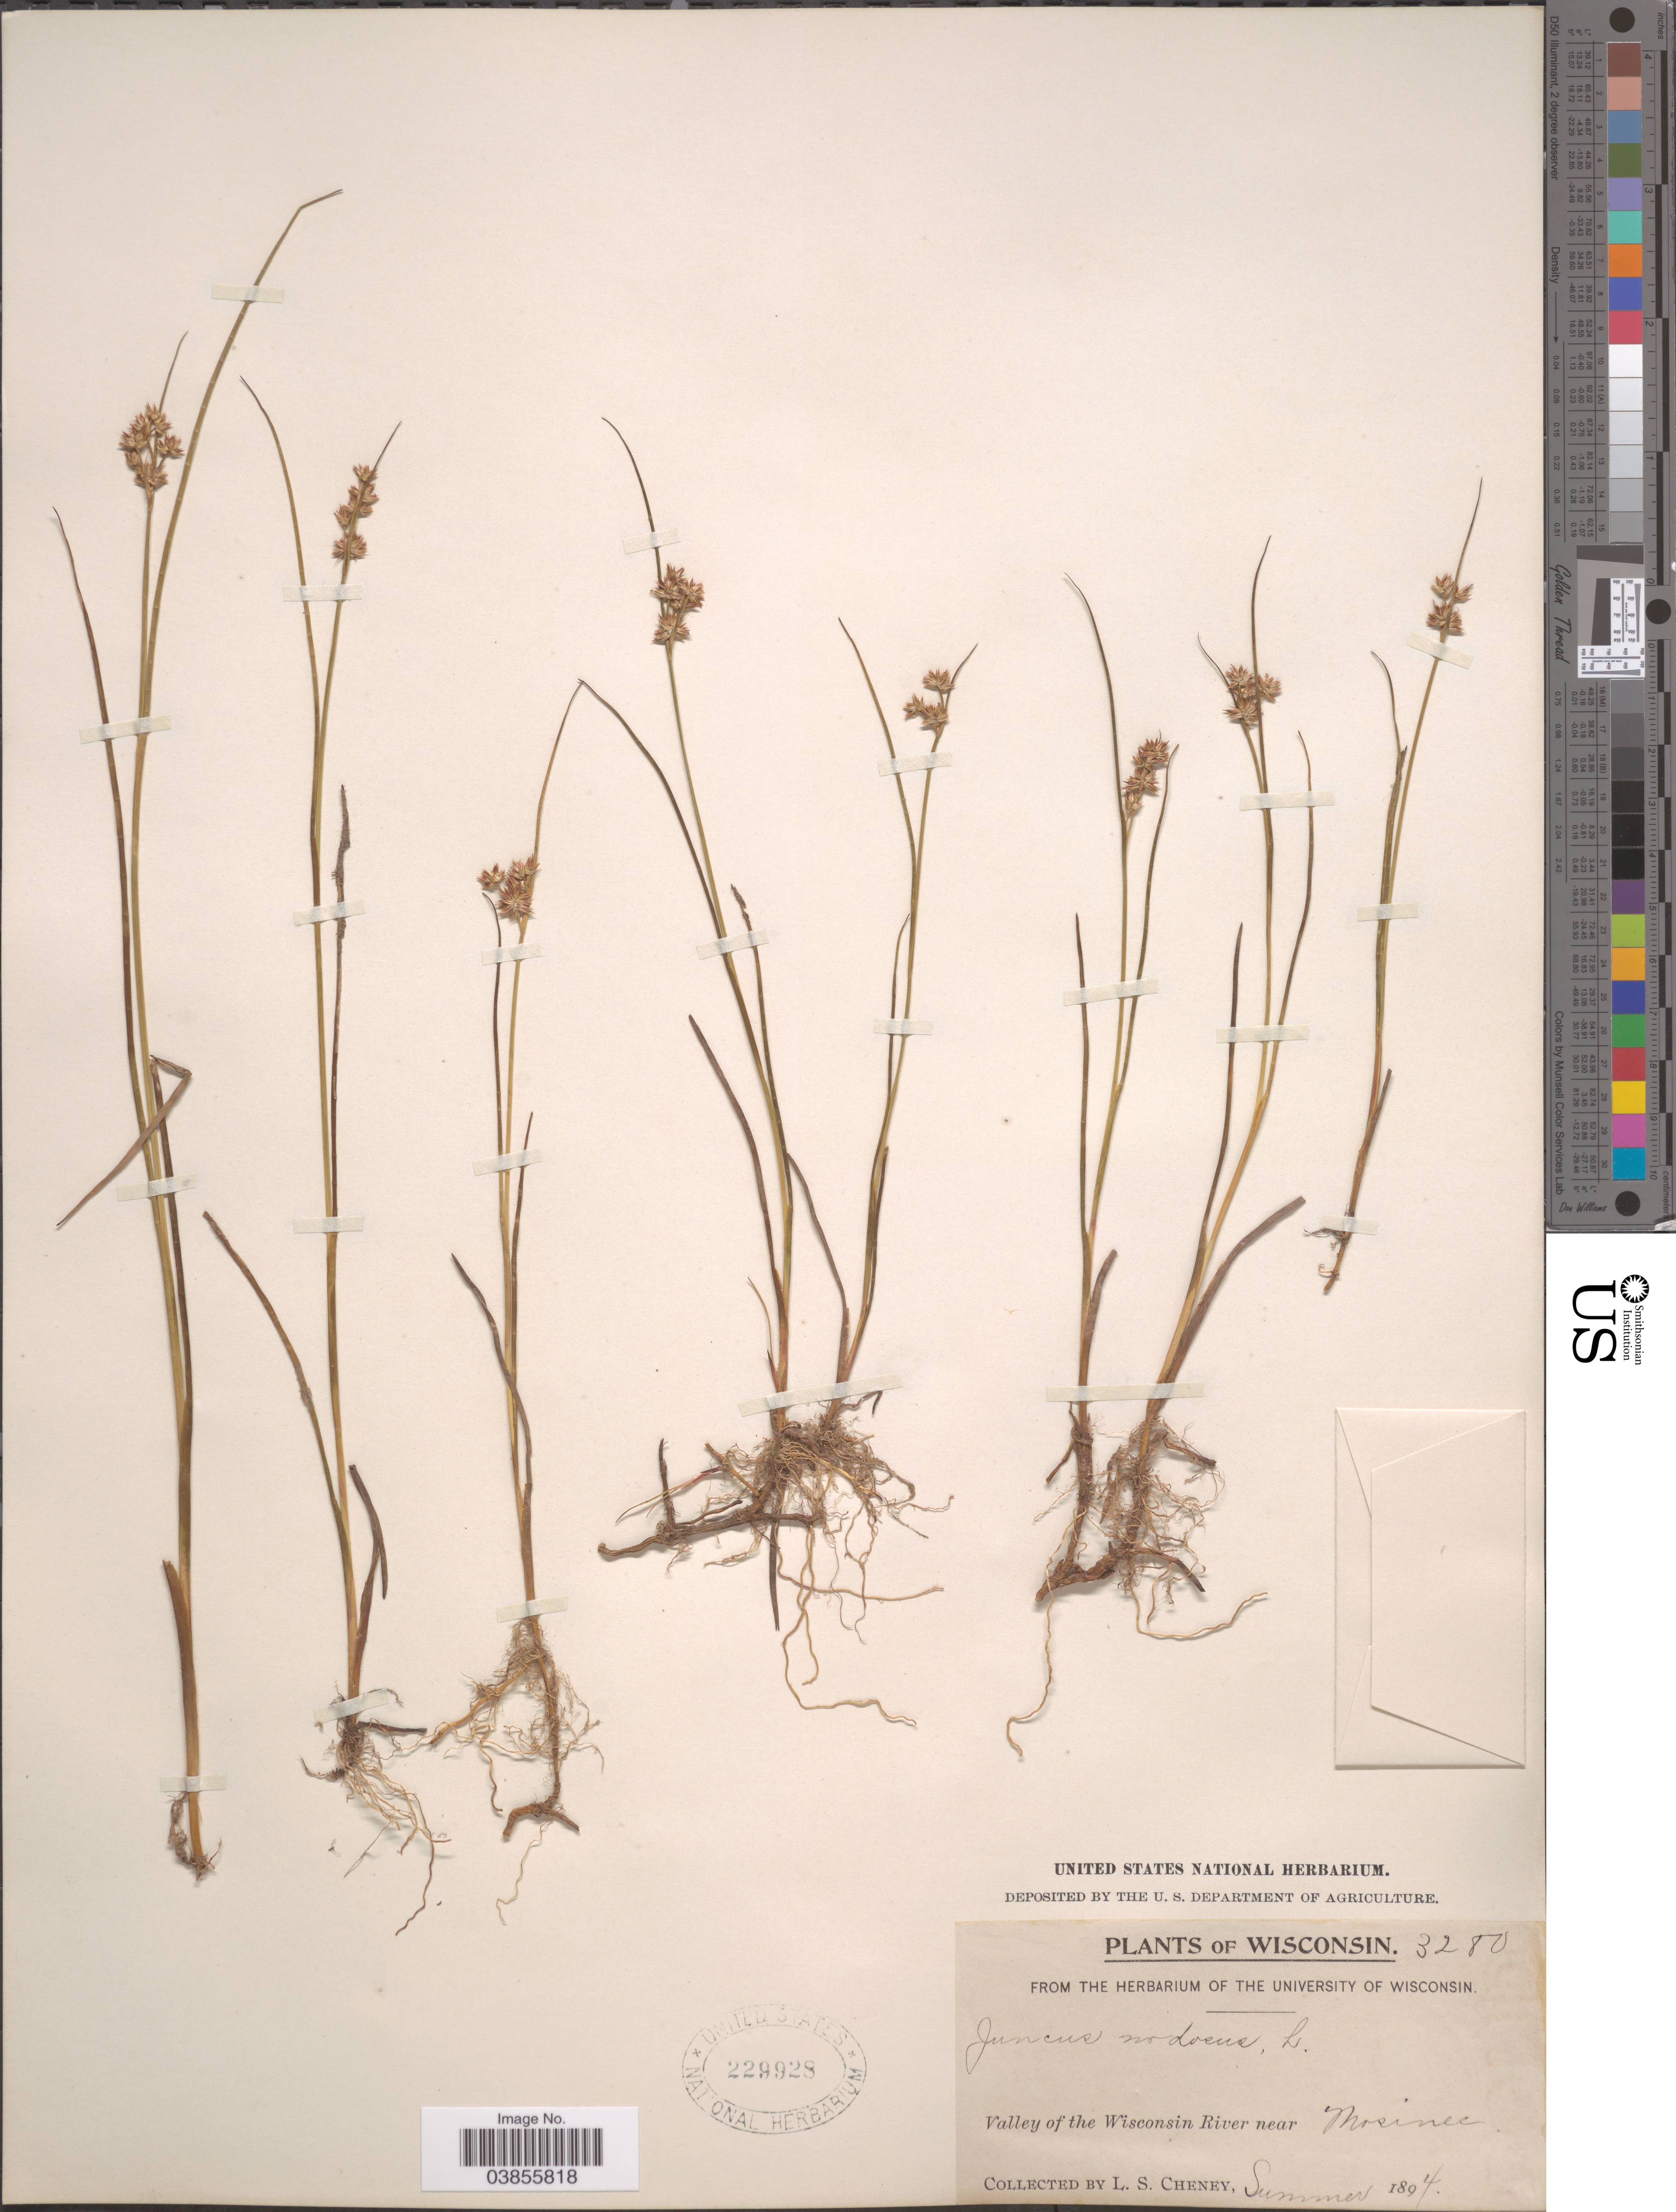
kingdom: Plantae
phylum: Tracheophyta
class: Liliopsida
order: Poales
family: Juncaceae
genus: Juncus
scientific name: Juncus nodosus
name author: L.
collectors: L. Cheney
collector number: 3280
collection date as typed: Summer 1894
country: United States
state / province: Wisconsin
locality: Valley of the Wisconsin River near Mosinee.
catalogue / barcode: US 229928